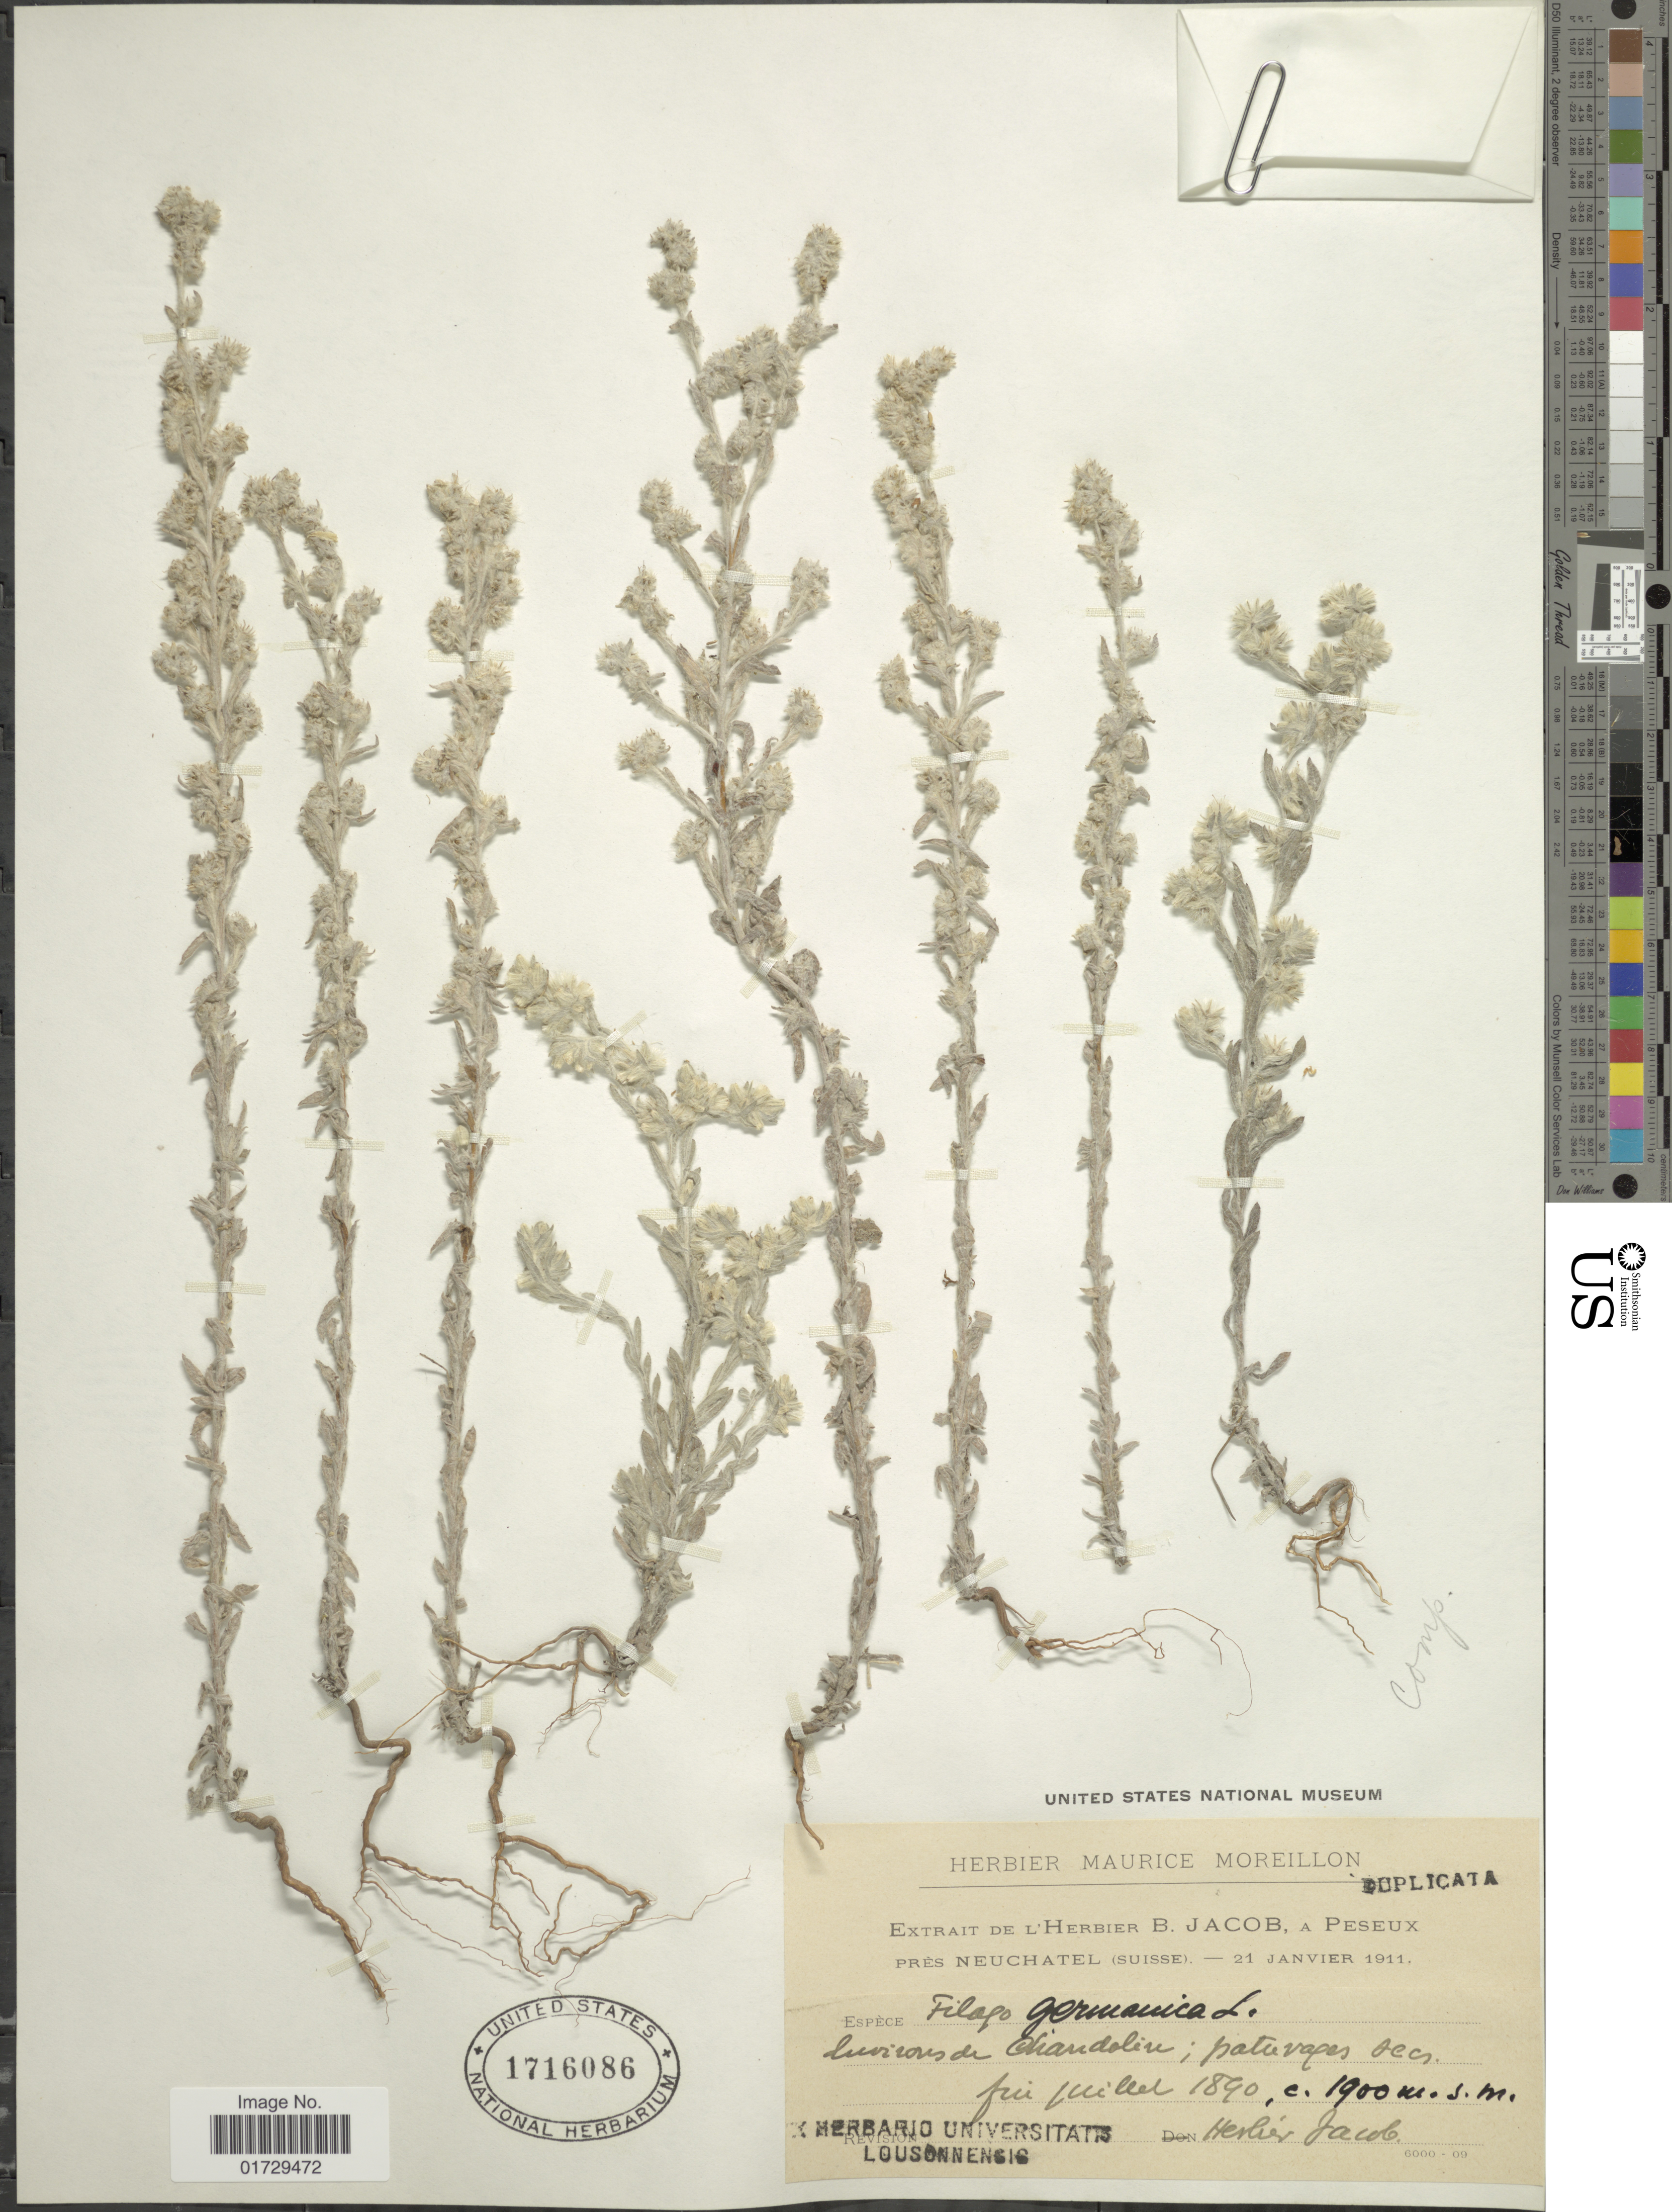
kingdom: Plantae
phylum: Tracheophyta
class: Magnoliopsida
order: Asterales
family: Asteraceae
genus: Filago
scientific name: Filago germanica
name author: (L.) Huds.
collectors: ex herb. Jacob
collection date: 1890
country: France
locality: Environs de Chandorie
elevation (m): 1900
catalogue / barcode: US 1716086